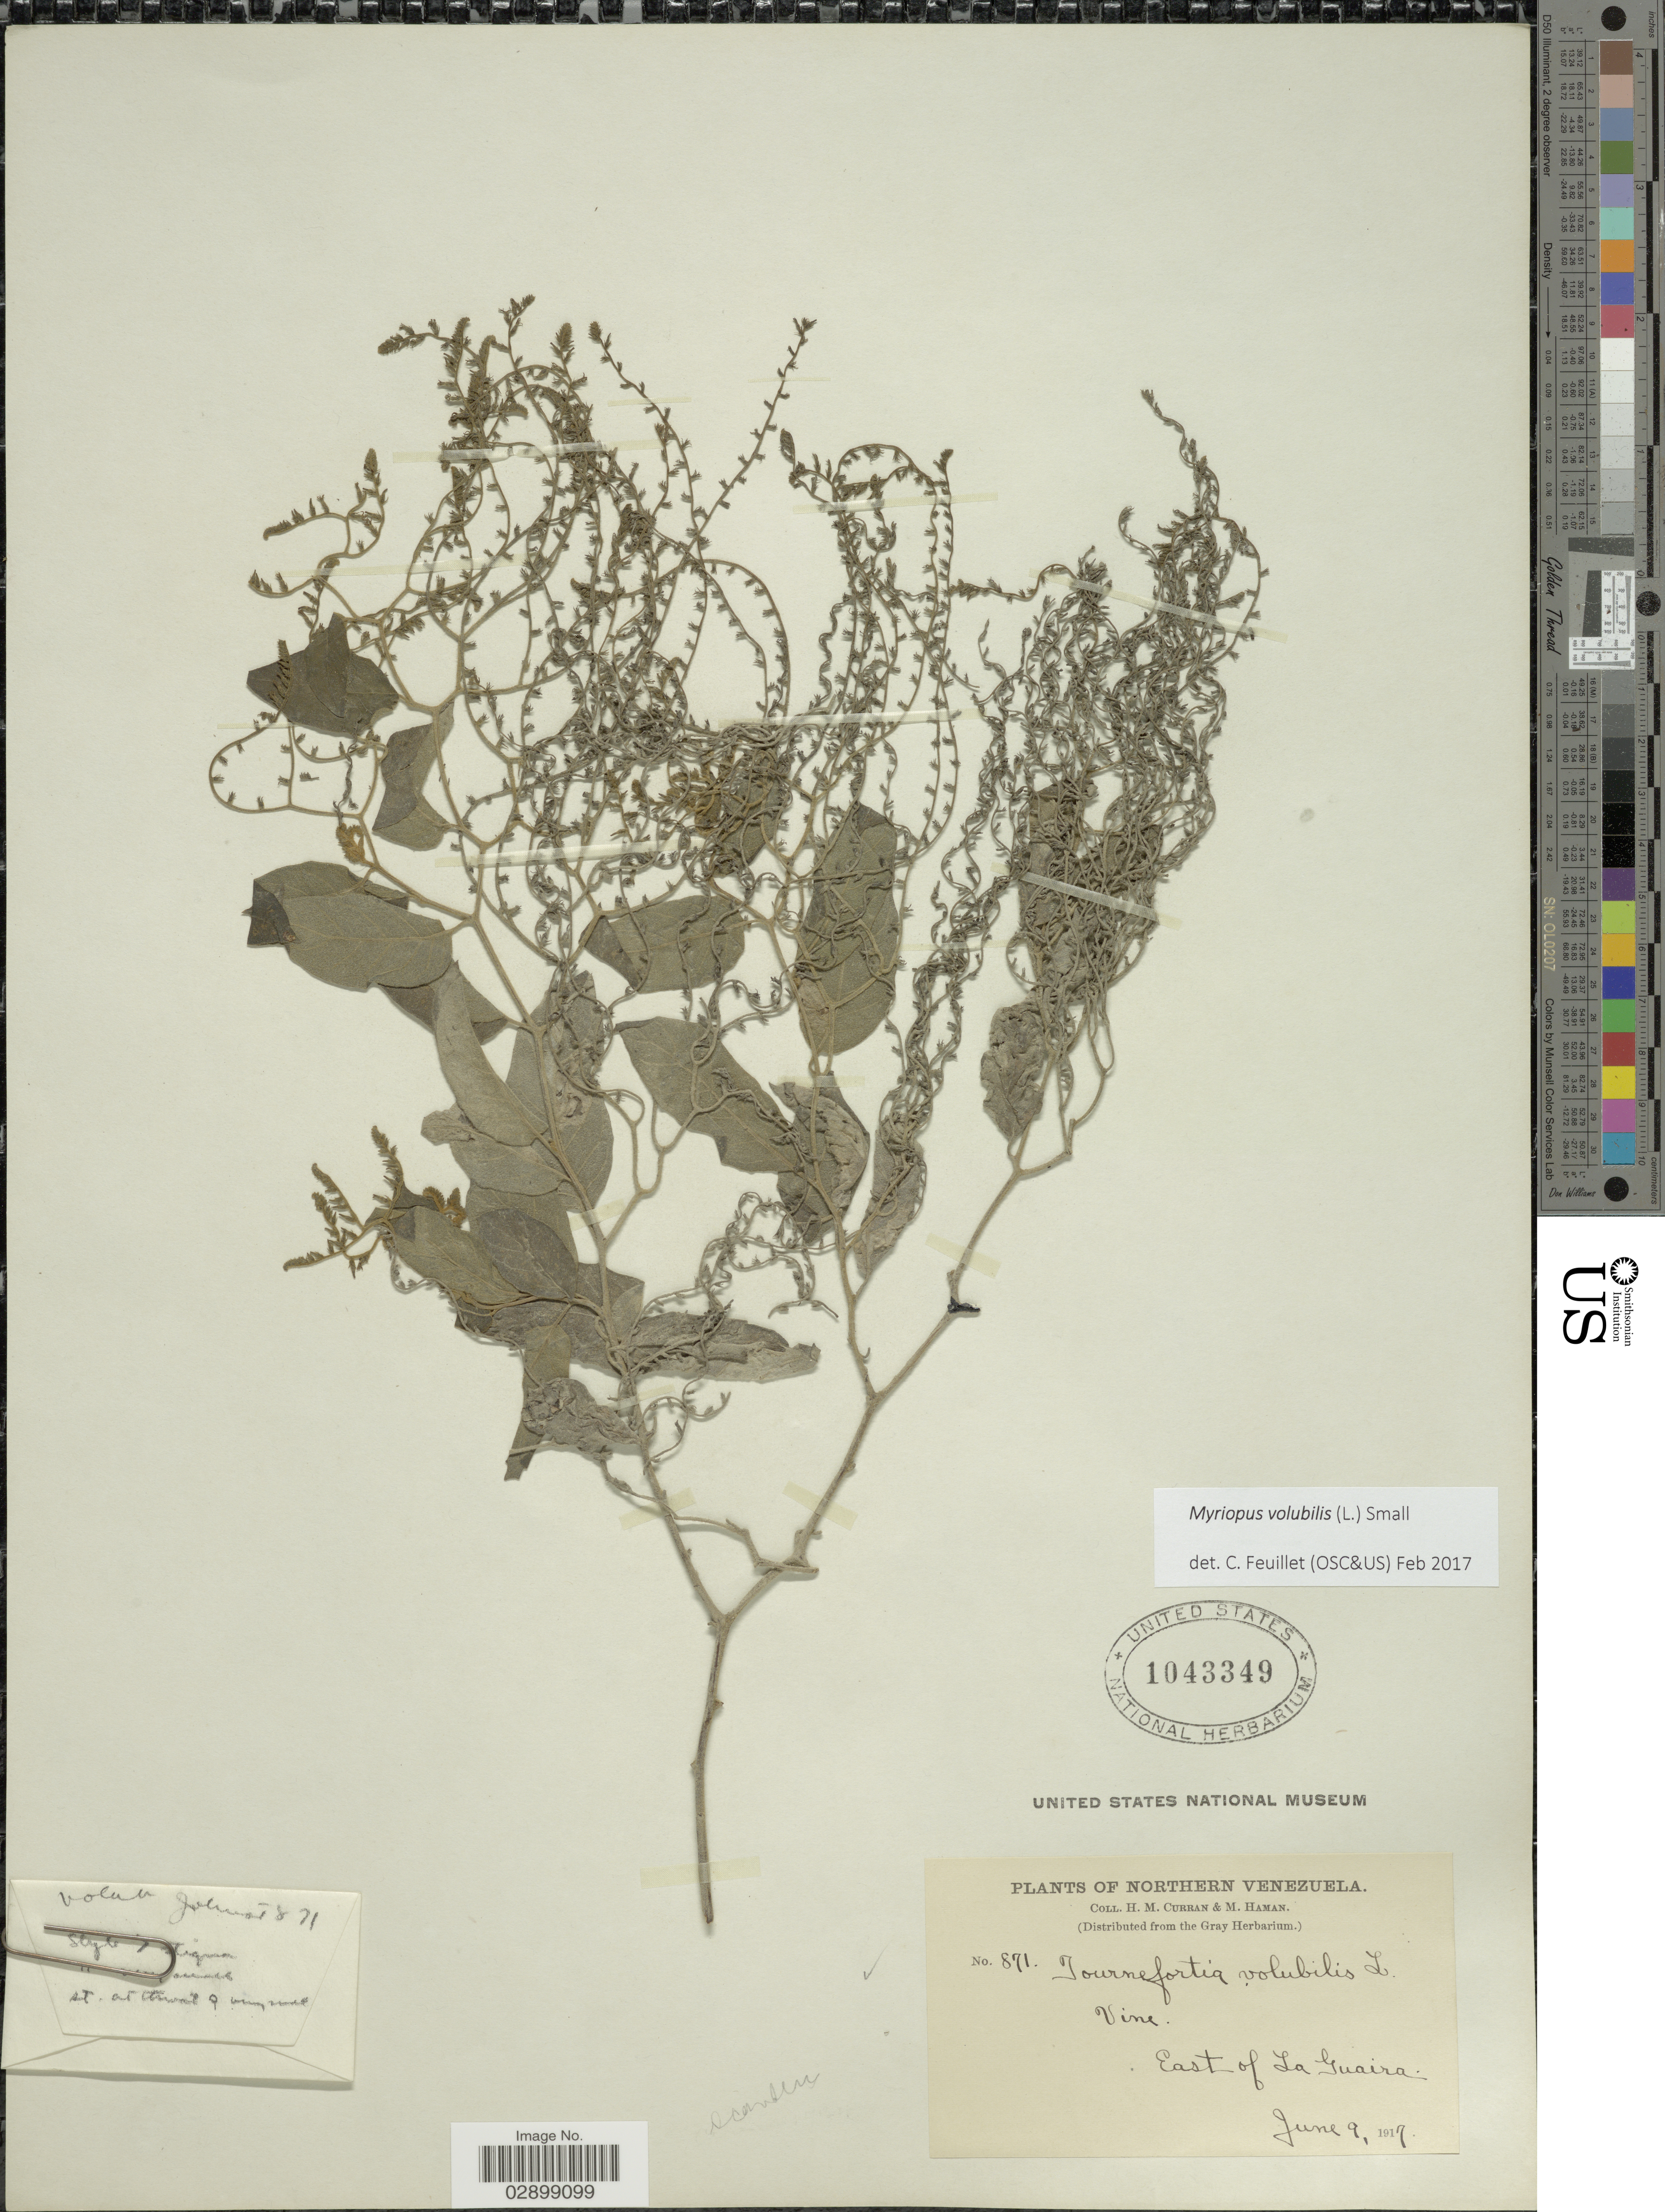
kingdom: Plantae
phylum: Tracheophyta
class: Magnoliopsida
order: Boraginales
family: Heliotropiaceae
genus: Myriopus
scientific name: Myriopus volubilis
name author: (L.) Small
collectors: H. M. Curran & M. Haman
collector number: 871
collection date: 1917-06-09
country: Venezuela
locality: Northern Venezuela. East of La Guaira.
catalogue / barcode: US 1043349